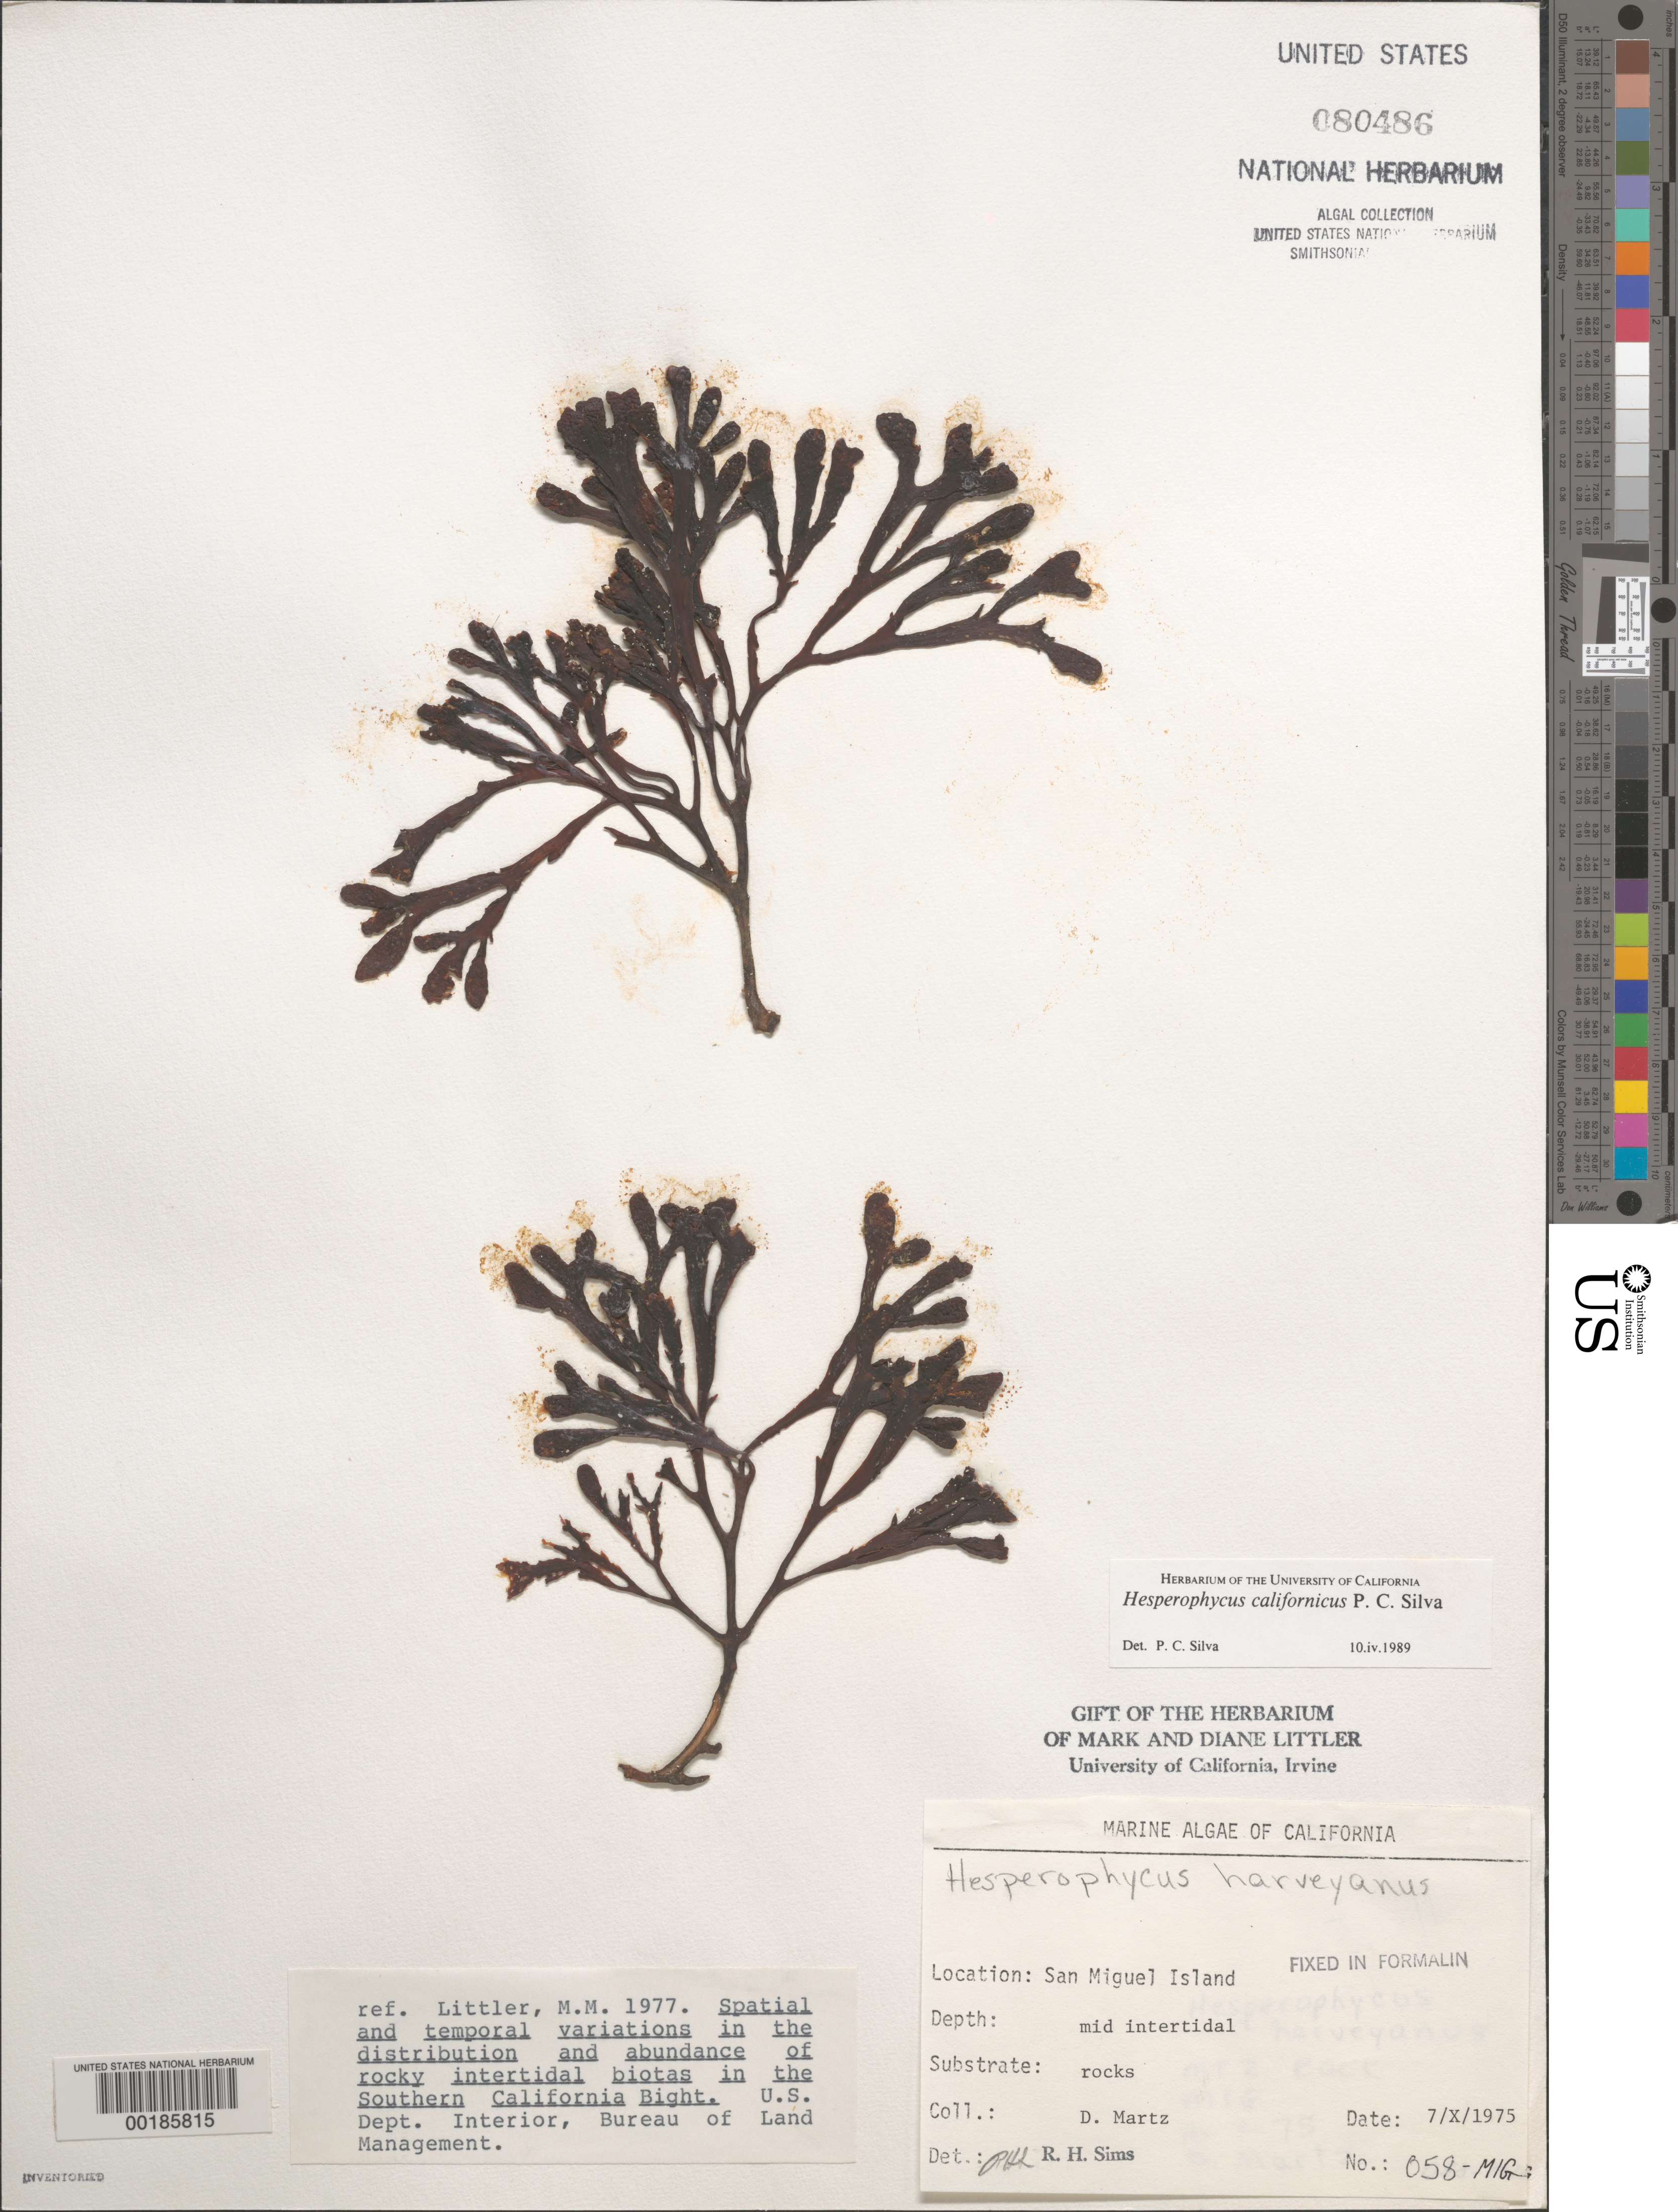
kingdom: Chromista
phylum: Ochrophyta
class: Phaeophyceae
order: Fucales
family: Fucaceae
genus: Hesperophycus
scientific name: Hesperophycus californicus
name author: P.C. Silva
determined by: Silva, P. C.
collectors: D. Martz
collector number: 058-mig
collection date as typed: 07 Oct 1975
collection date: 1975-10-07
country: United States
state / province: California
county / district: Santa Barbara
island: San Miguel Island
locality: Cuyler Harbor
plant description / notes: BLM-SOCALBIGHT Rocky Intertidal Survey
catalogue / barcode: US 80486